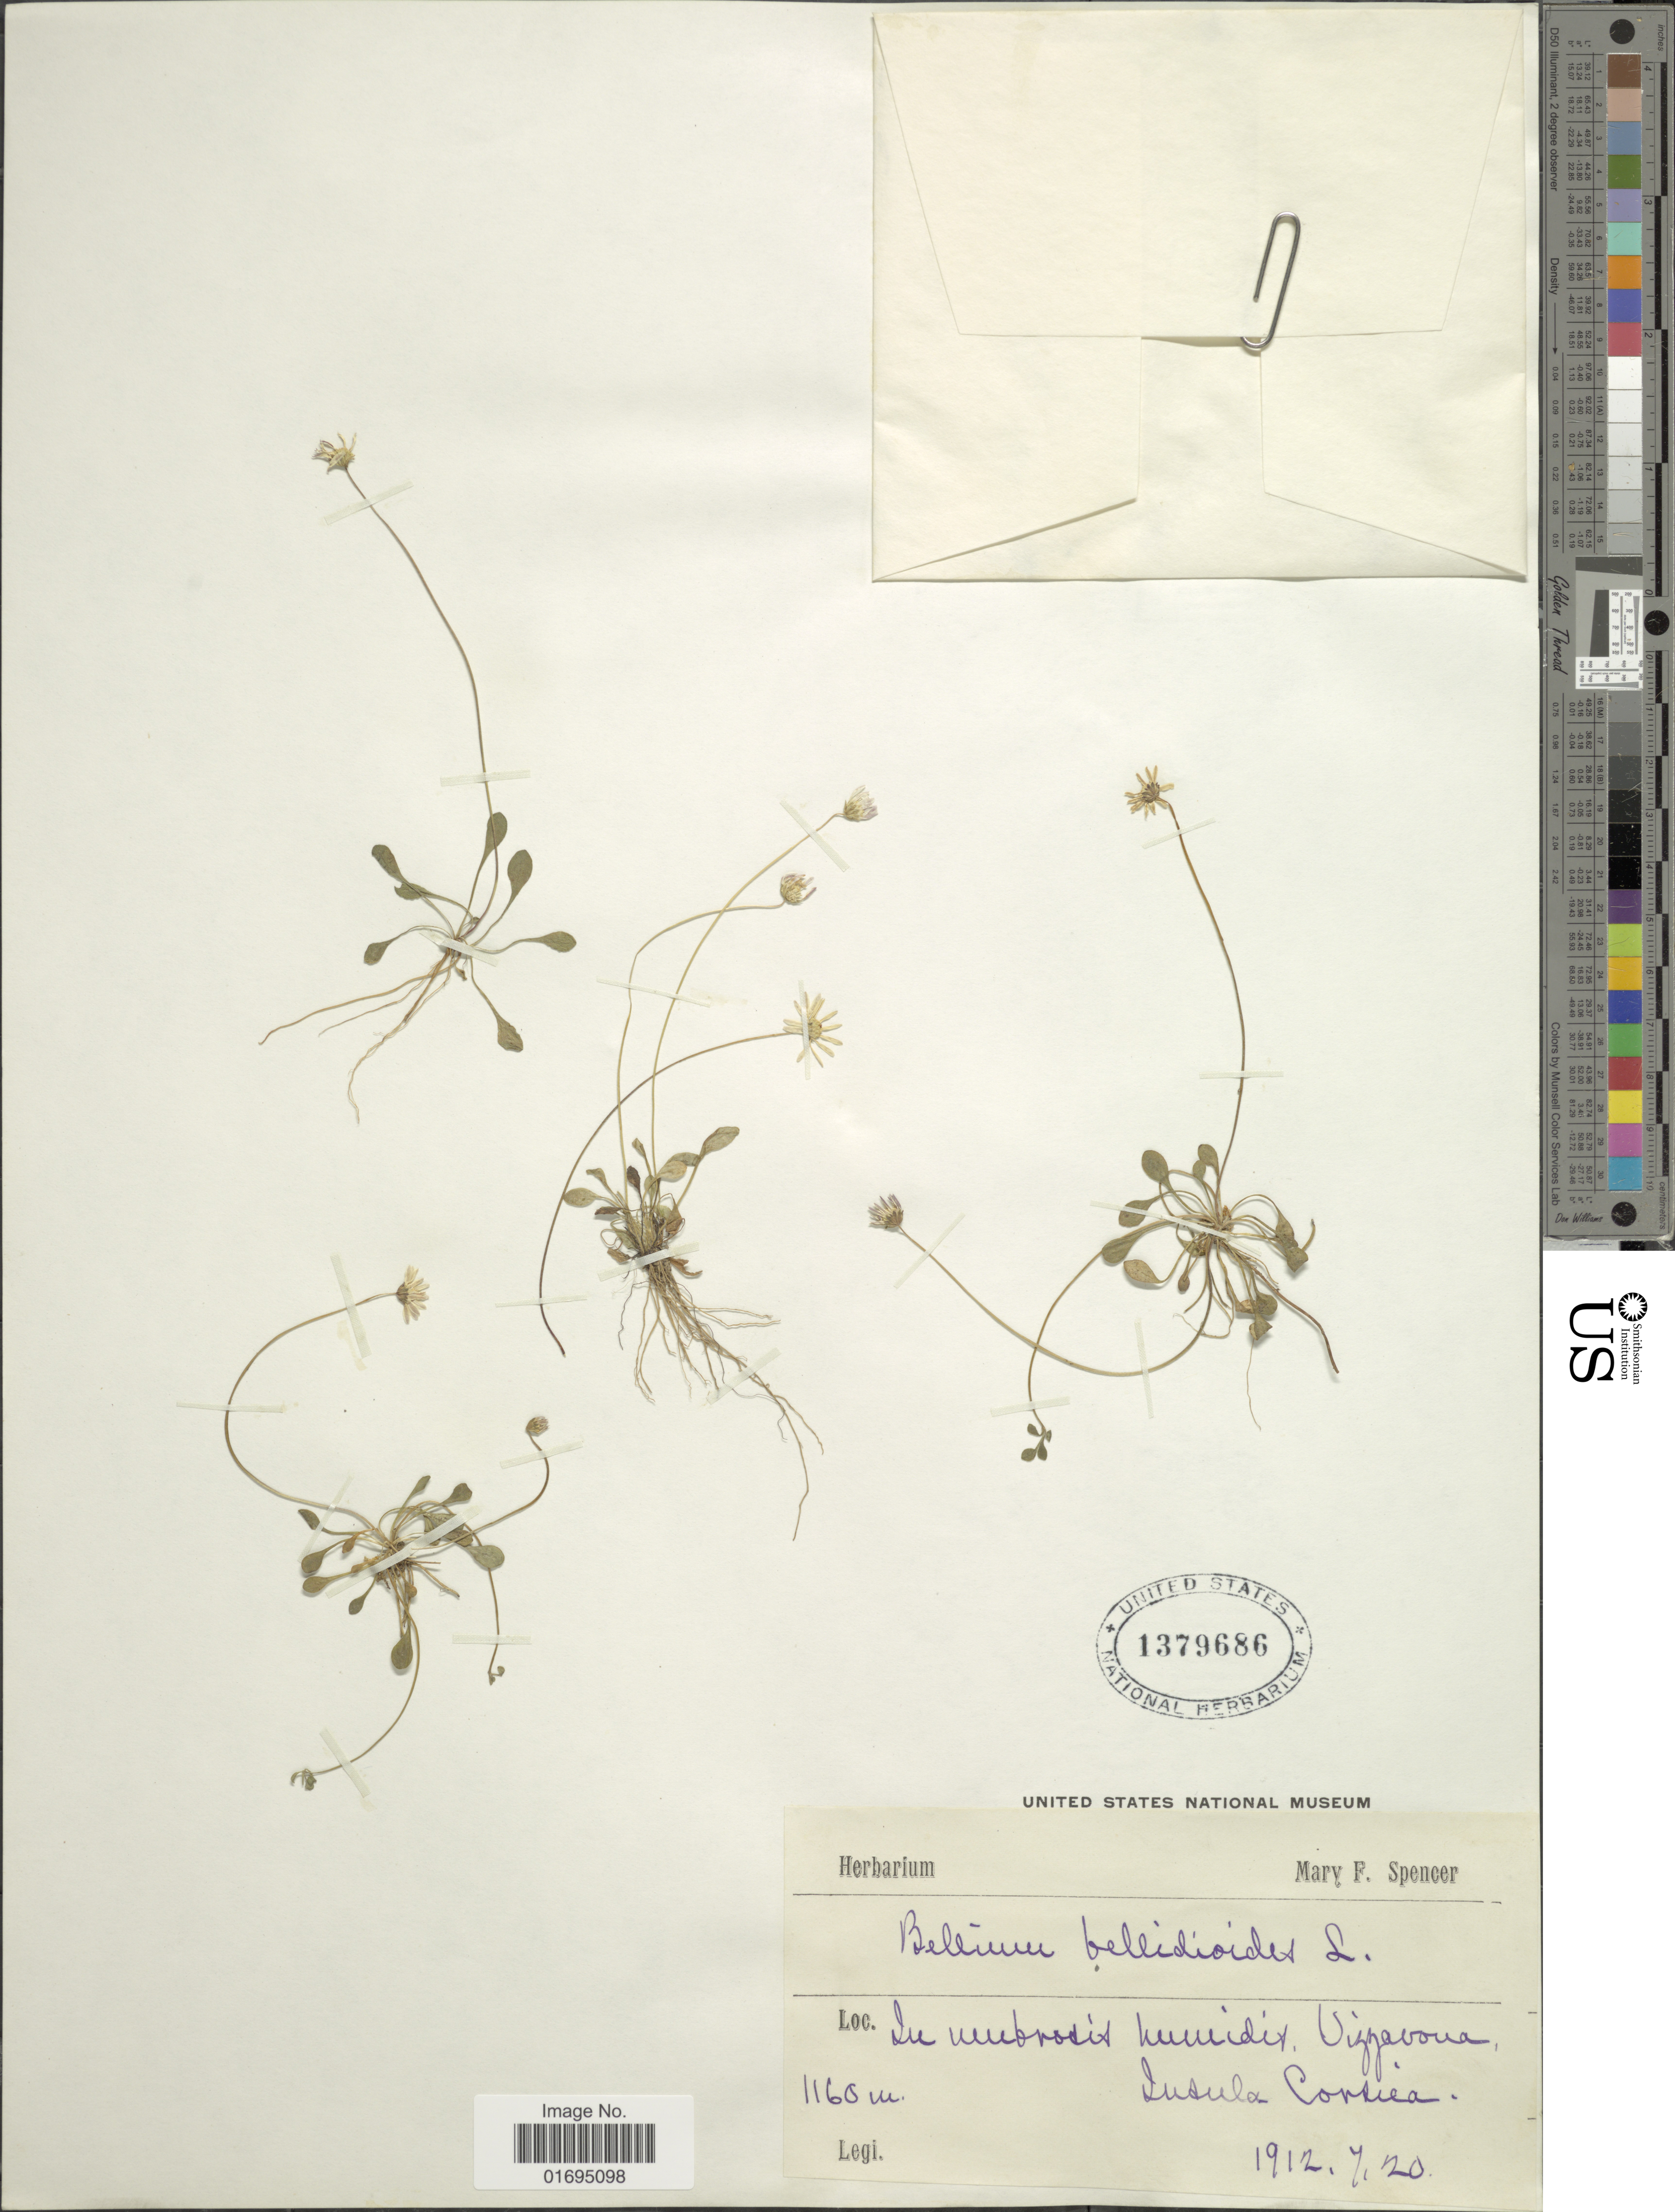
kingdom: Plantae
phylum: Tracheophyta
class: Magnoliopsida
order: Asterales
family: Asteraceae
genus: Bellium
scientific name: Bellium bellidioides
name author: L.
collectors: M. Spencer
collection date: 1912-07-20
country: France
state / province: Corsica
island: Corse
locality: In neuvrodis humidis, Vizgavoua, Lusula Corsica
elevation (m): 1160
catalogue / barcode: US 1379686